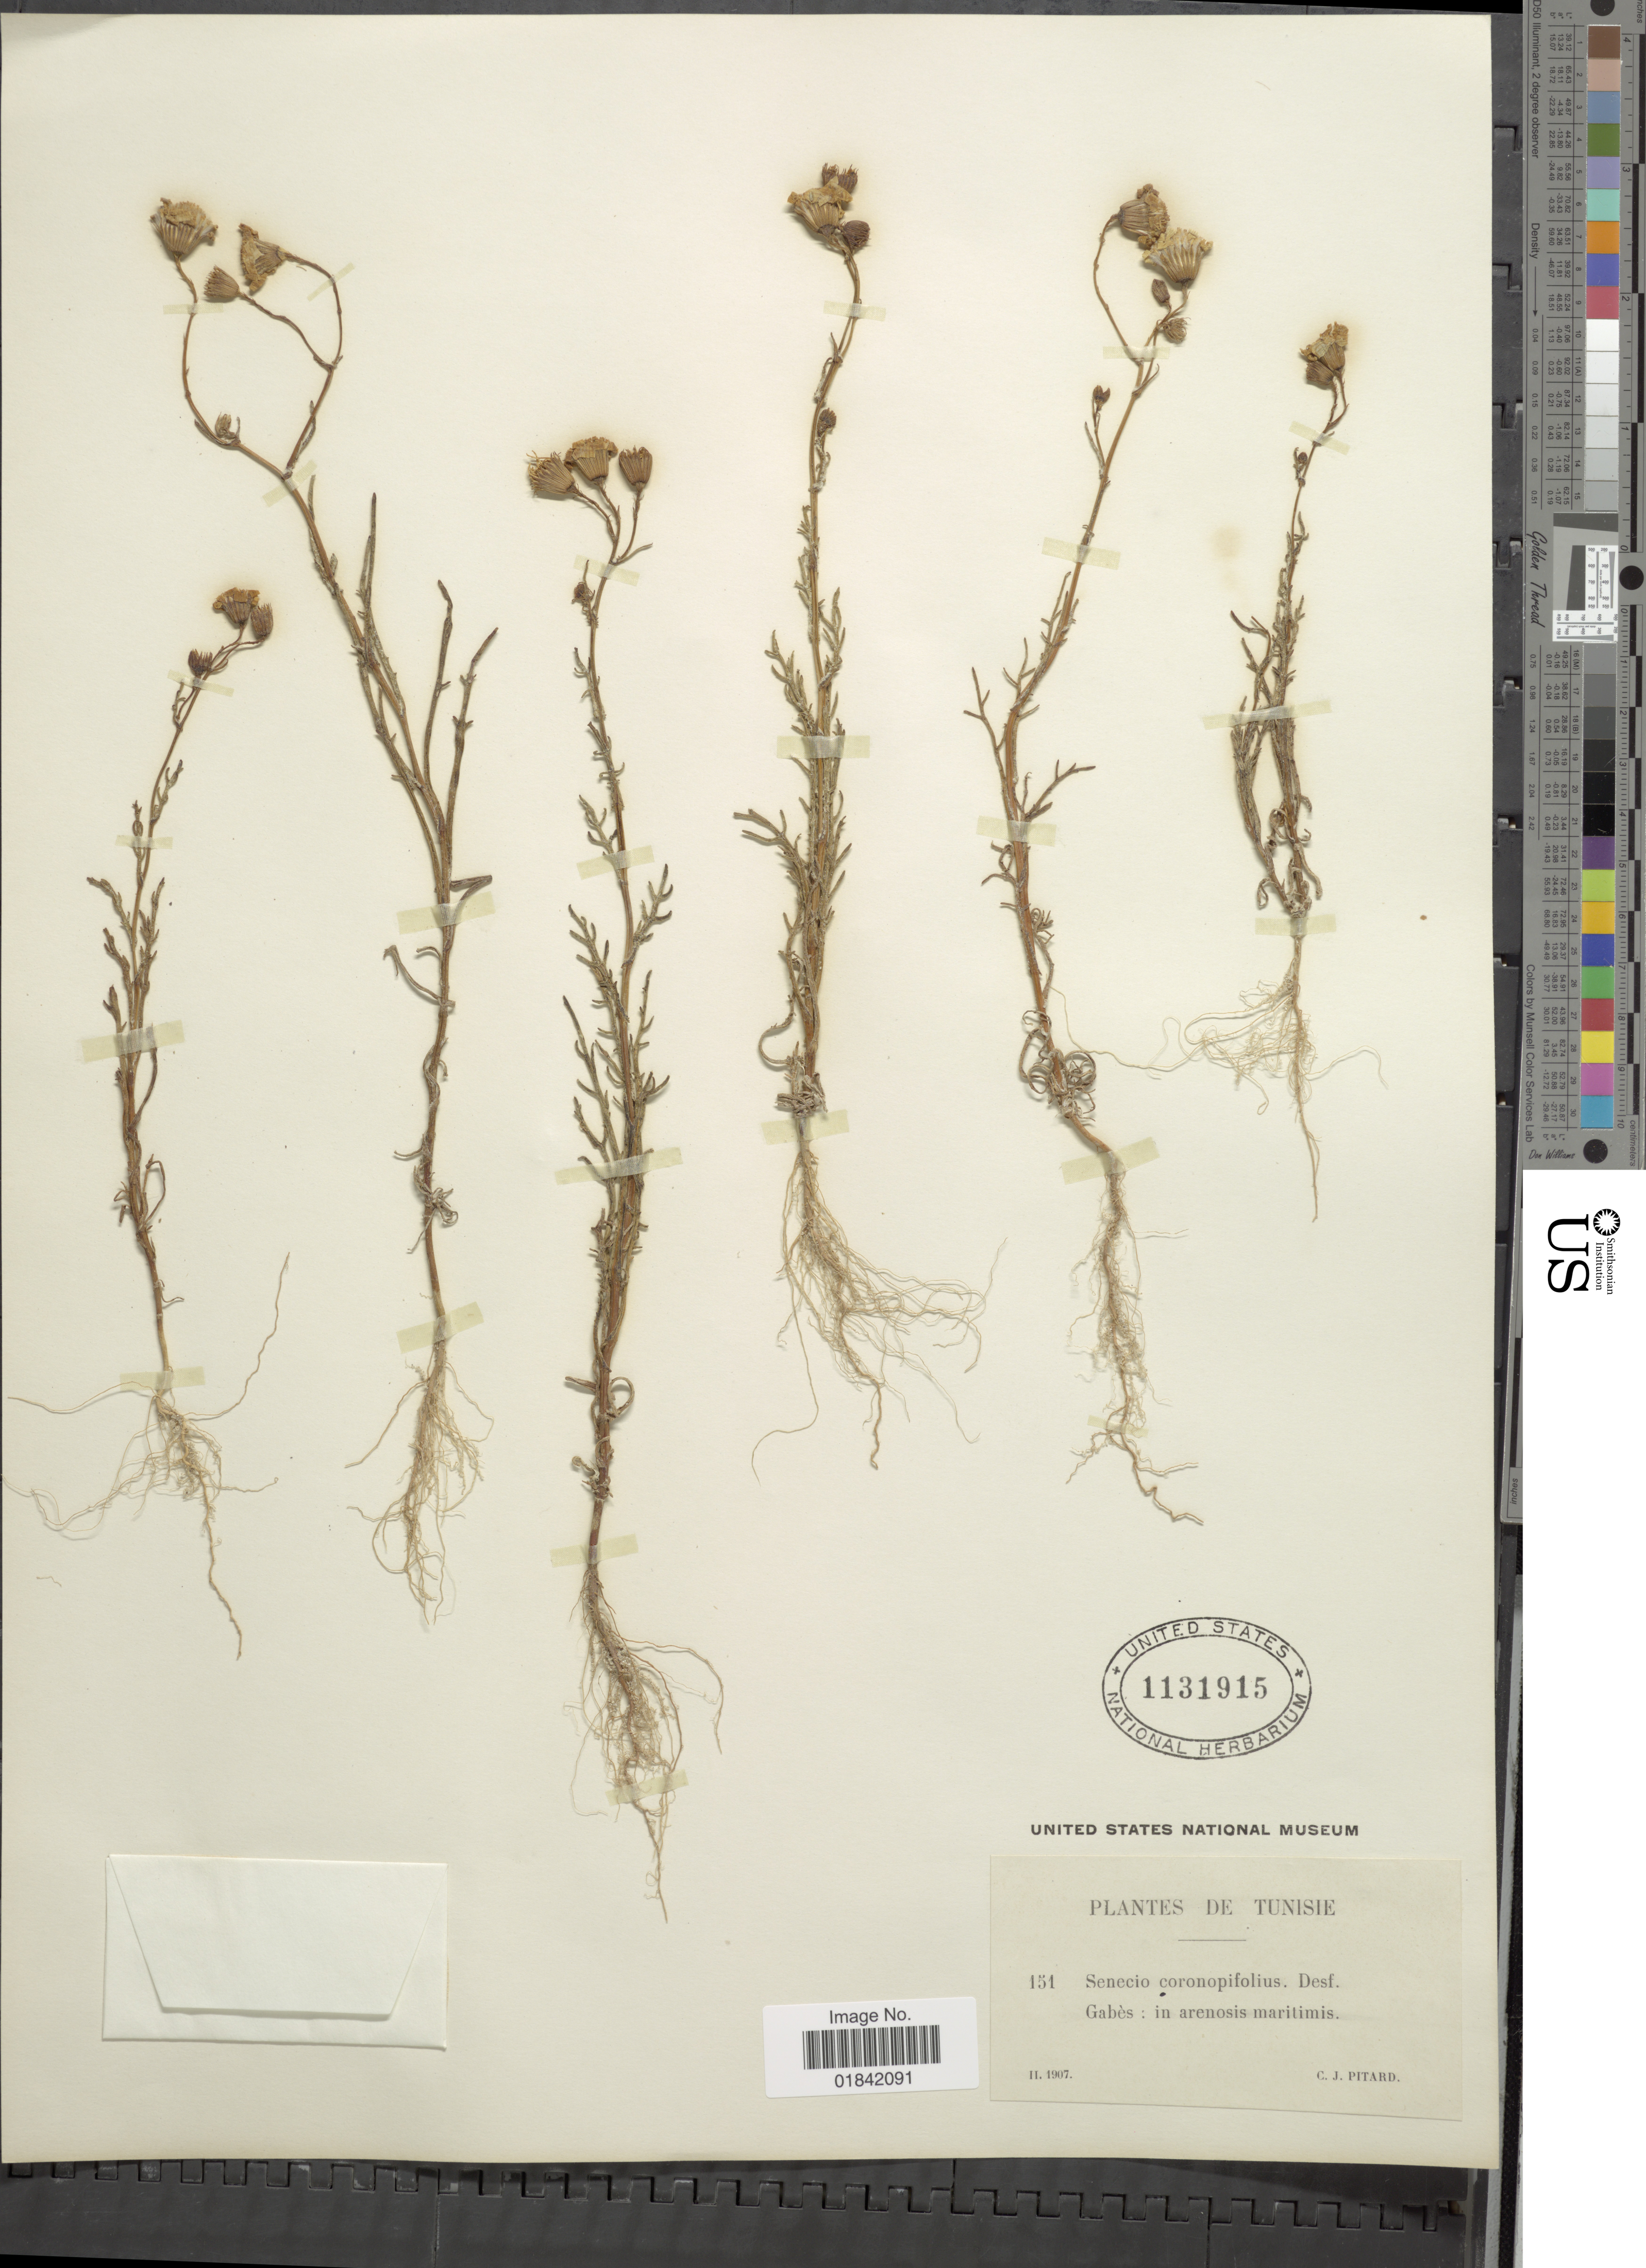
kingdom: Plantae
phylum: Tracheophyta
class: Magnoliopsida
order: Asterales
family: Asteraceae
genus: Senecio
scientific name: Senecio coronopifolius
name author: Desf.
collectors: C. Pitard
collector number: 151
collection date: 1907-02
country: Tunisia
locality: Tunisie, Gabes ; in arenosis maritimis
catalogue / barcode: US 1131915